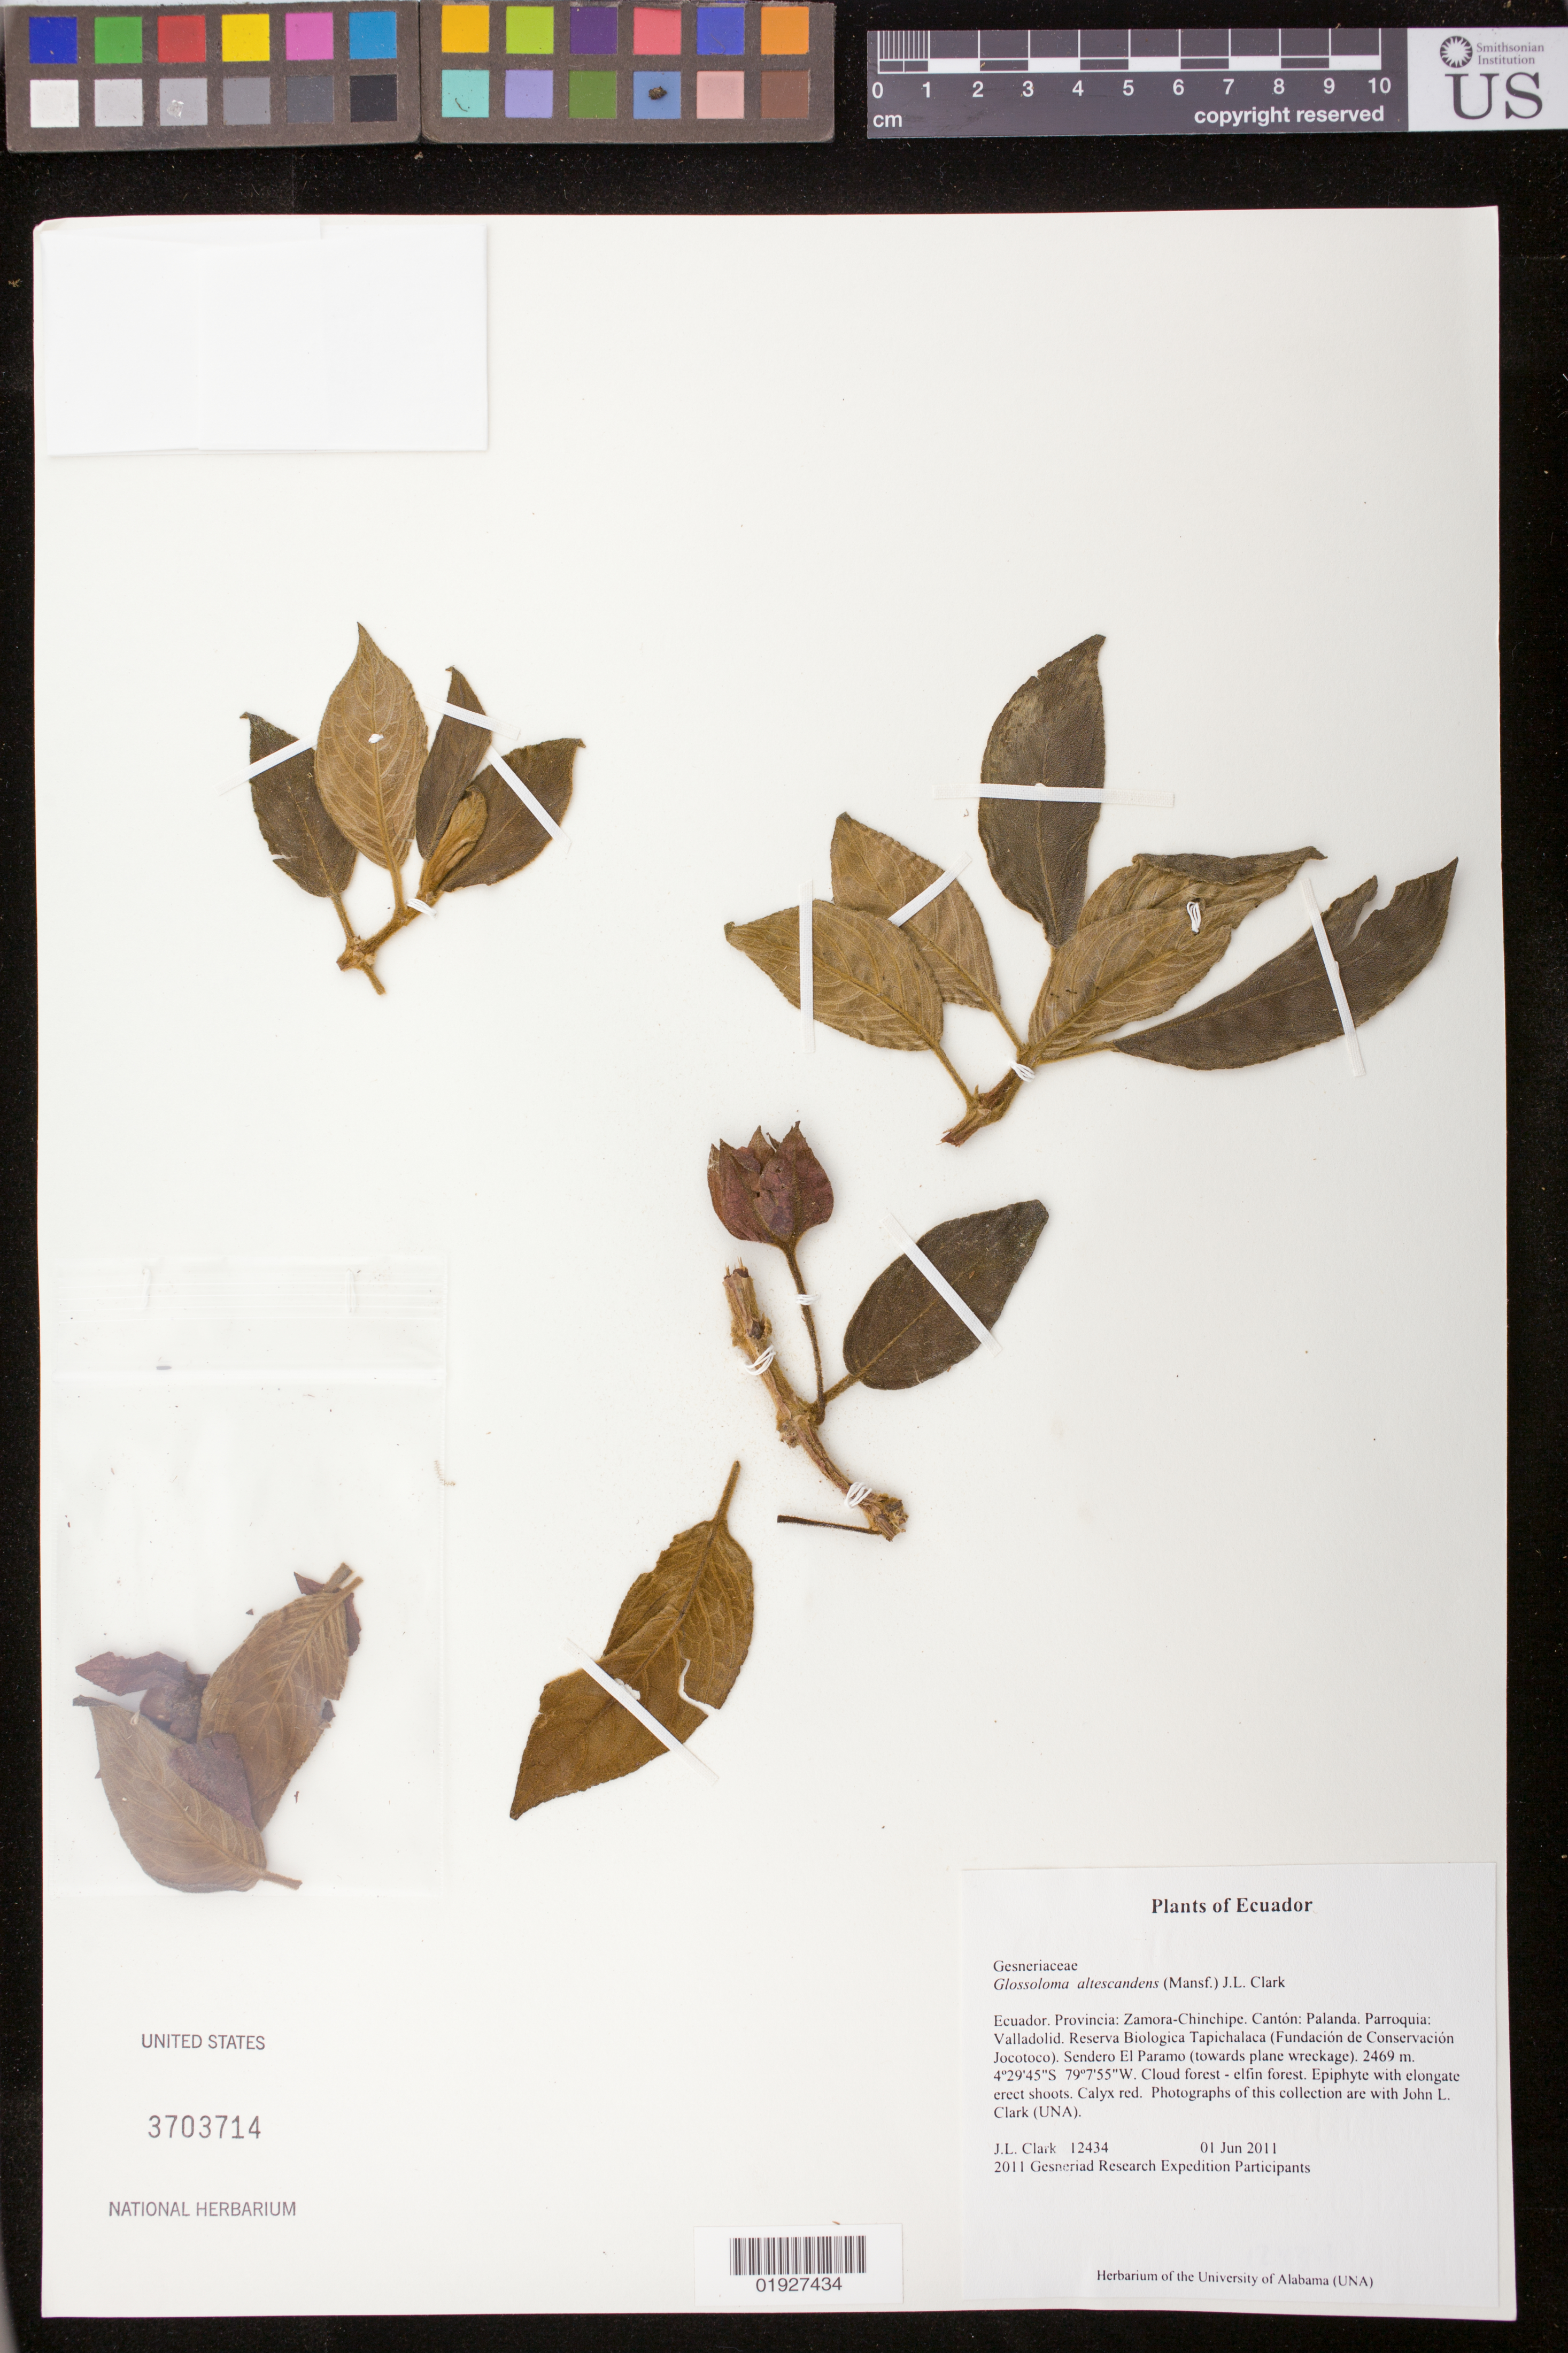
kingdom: Plantae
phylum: Tracheophyta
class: Magnoliopsida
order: Lamiales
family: Gesneriaceae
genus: Glossoloma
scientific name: Glossoloma altescandens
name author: (Mansf.) J.L. Clark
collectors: J. L. Clark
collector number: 12434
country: Ecuador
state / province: Zamora-Chinchipe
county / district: Canton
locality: Palanda, Parroquia, Valladolid Reserva Biologica Tapichalaca, Fundacion de Conservacipon Jocotoco, Sendero El Paramo, towards plane wreckage.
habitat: Cloud forest - elfin forest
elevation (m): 2469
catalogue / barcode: US 3703714